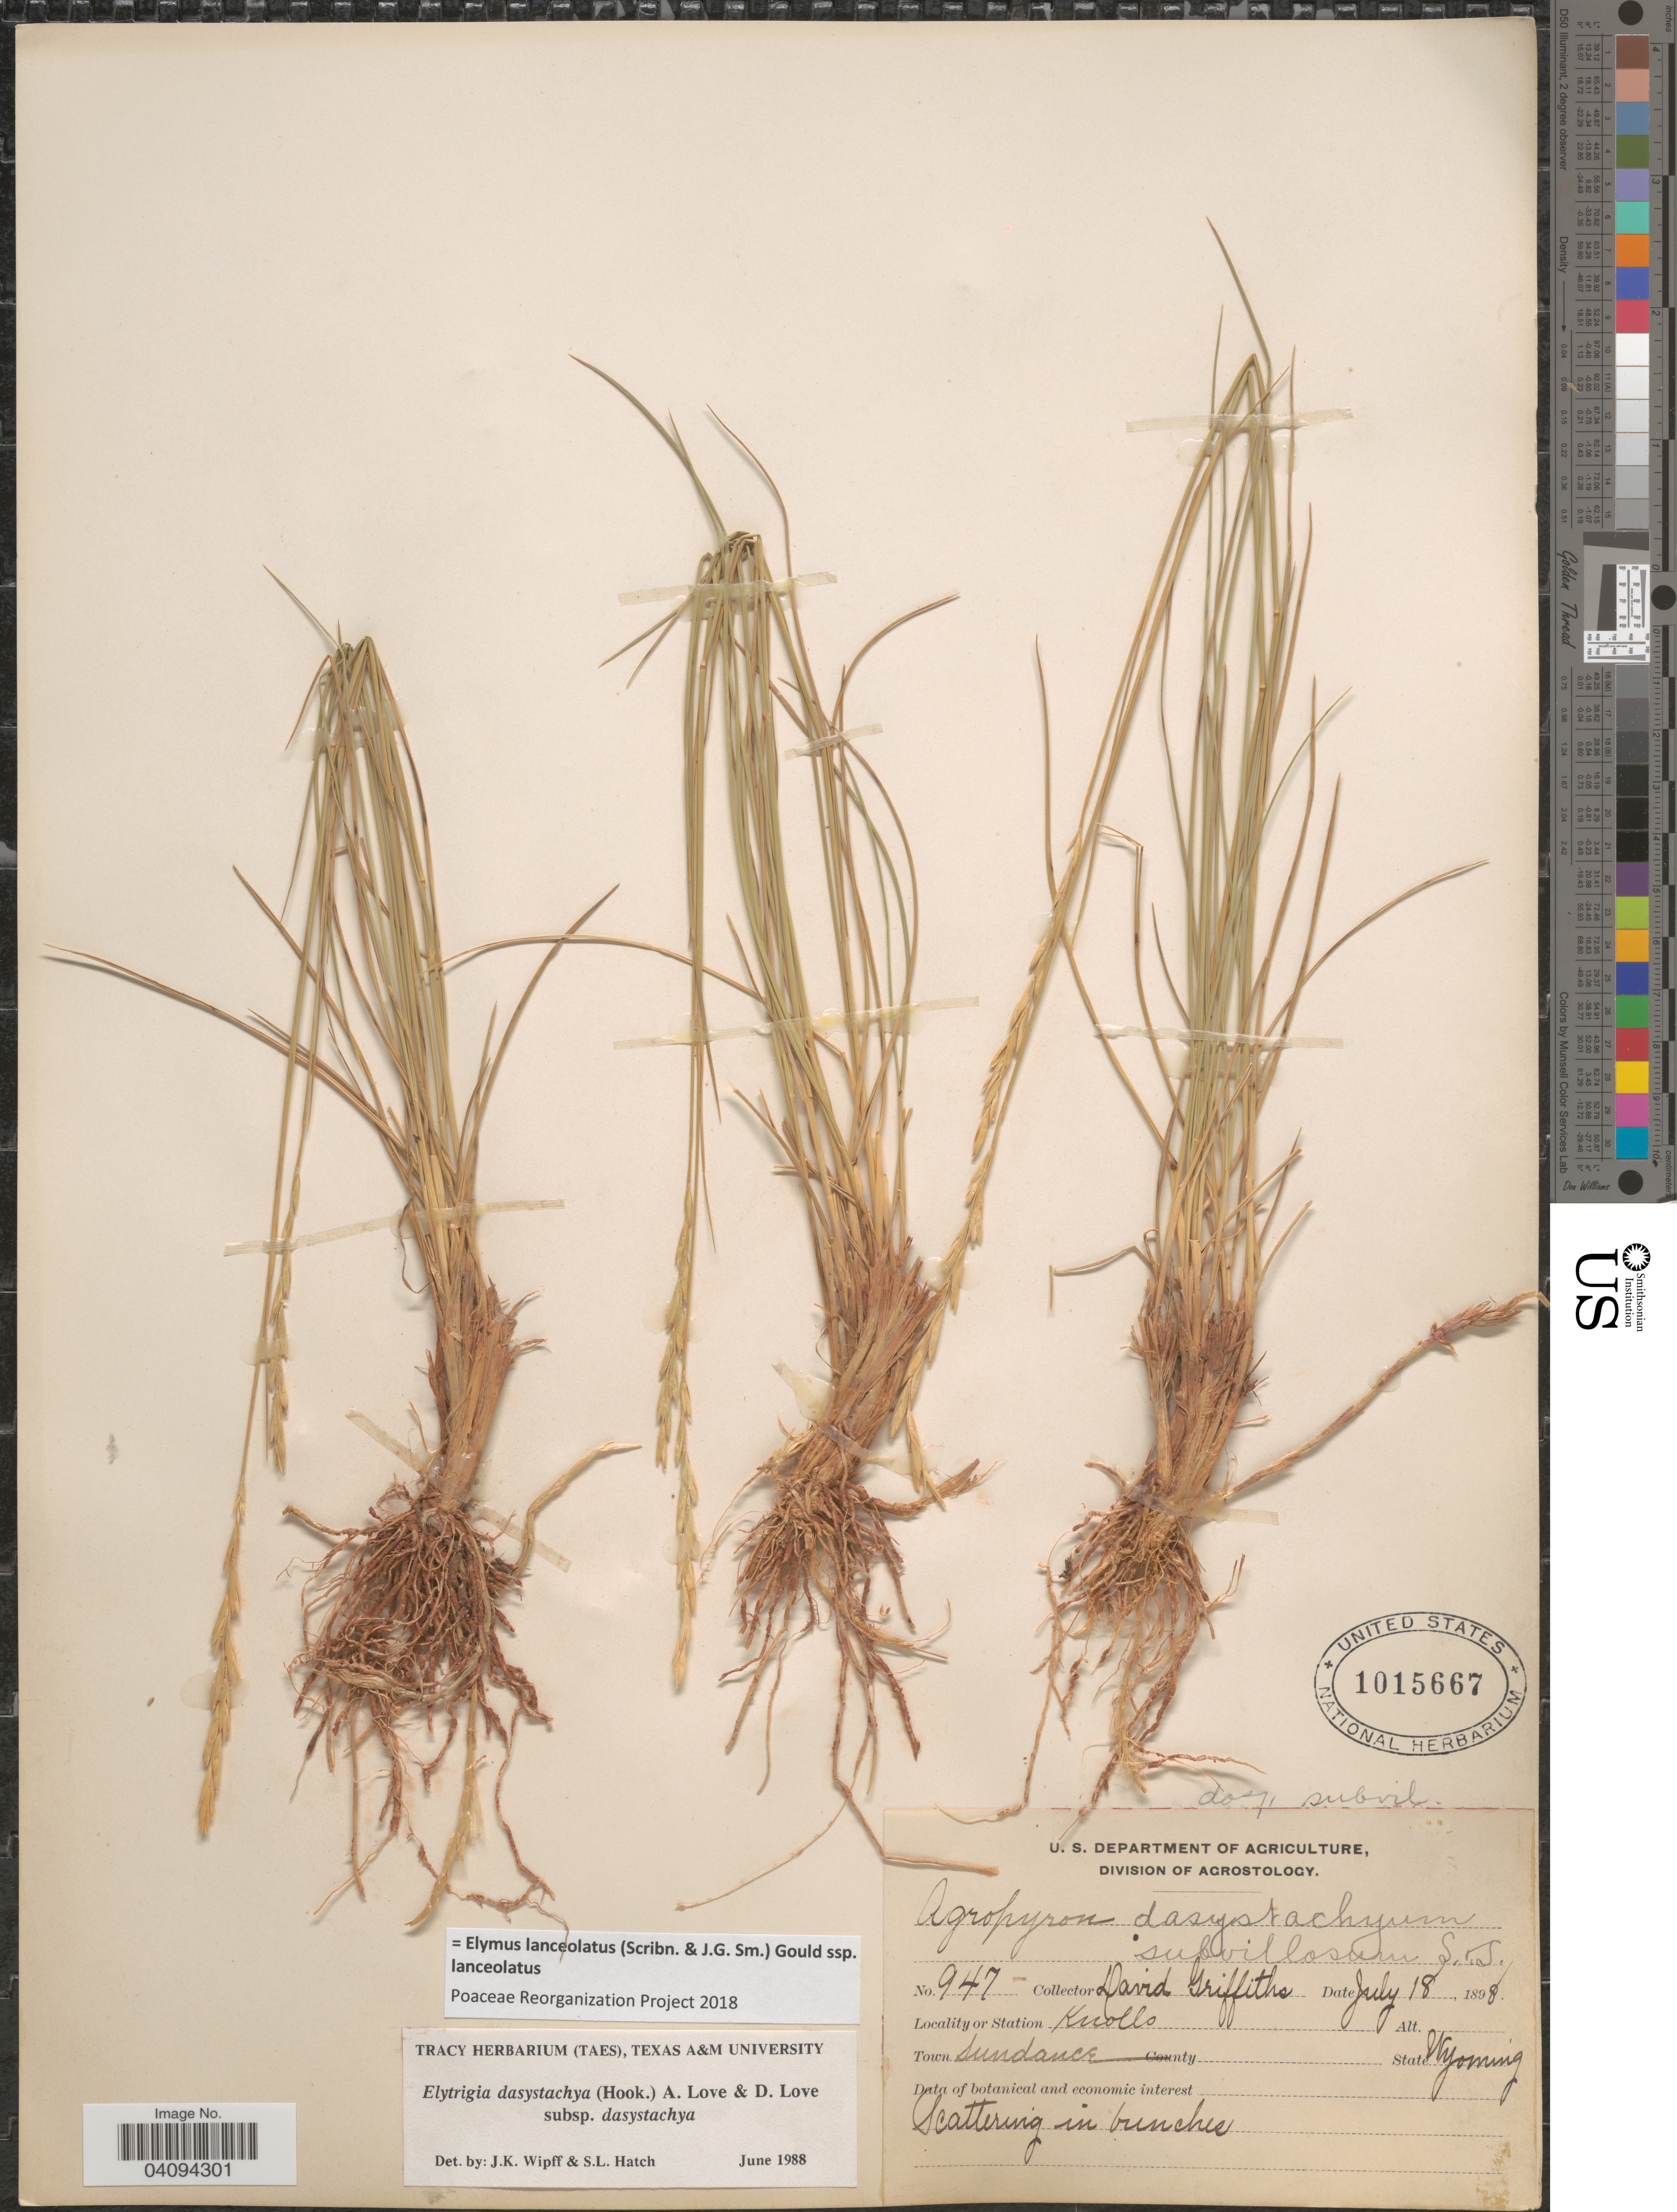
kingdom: Plantae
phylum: Tracheophyta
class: Liliopsida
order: Poales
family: Poaceae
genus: Elymus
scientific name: Elymus lanceolatus subsp. lanceolatus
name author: (Scribn. & J.G. Sm.) Gould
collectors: D. Griffiths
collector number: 947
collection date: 1898-07-18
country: United States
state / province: Wyoming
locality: Knolls. Town Sundance.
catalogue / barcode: US 1015667